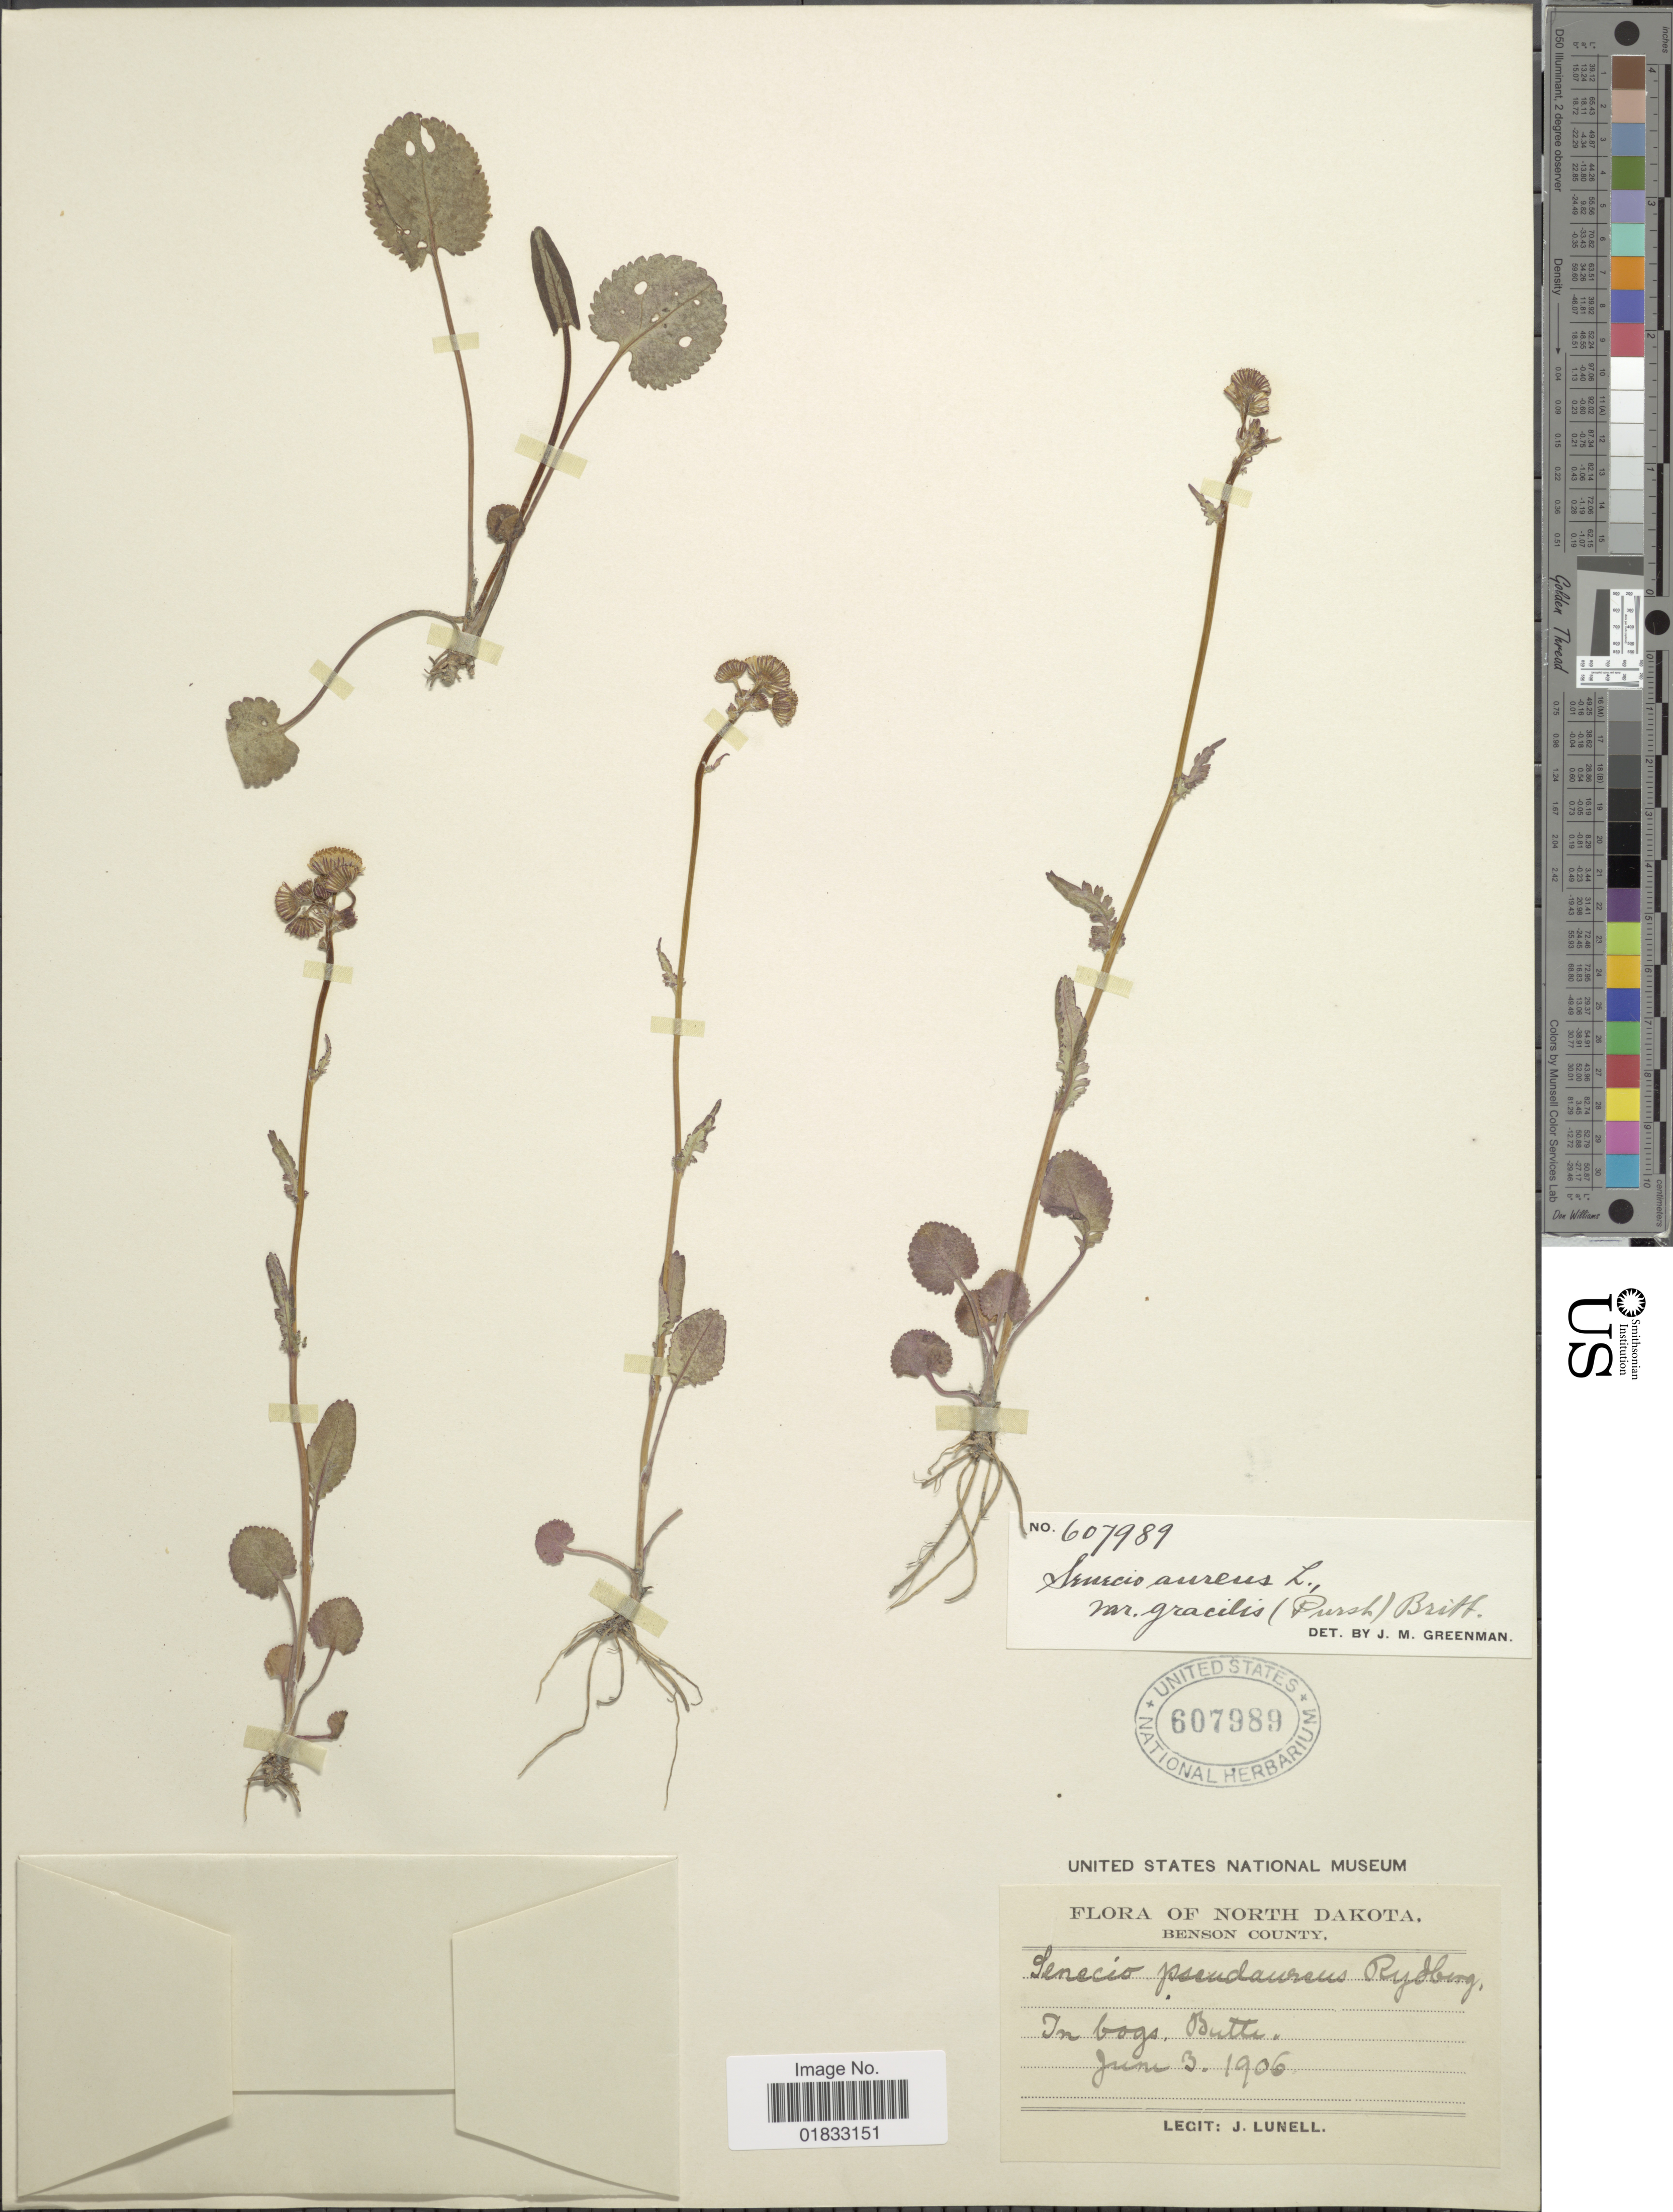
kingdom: Plantae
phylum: Tracheophyta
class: Magnoliopsida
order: Asterales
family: Asteraceae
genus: Packera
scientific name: Packera aurea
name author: (L.) Á. Löve & D. Löve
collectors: J. Lunell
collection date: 1906-06-03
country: United States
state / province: North Dakota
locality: Benson County, In bogs, Butte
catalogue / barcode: US 607989